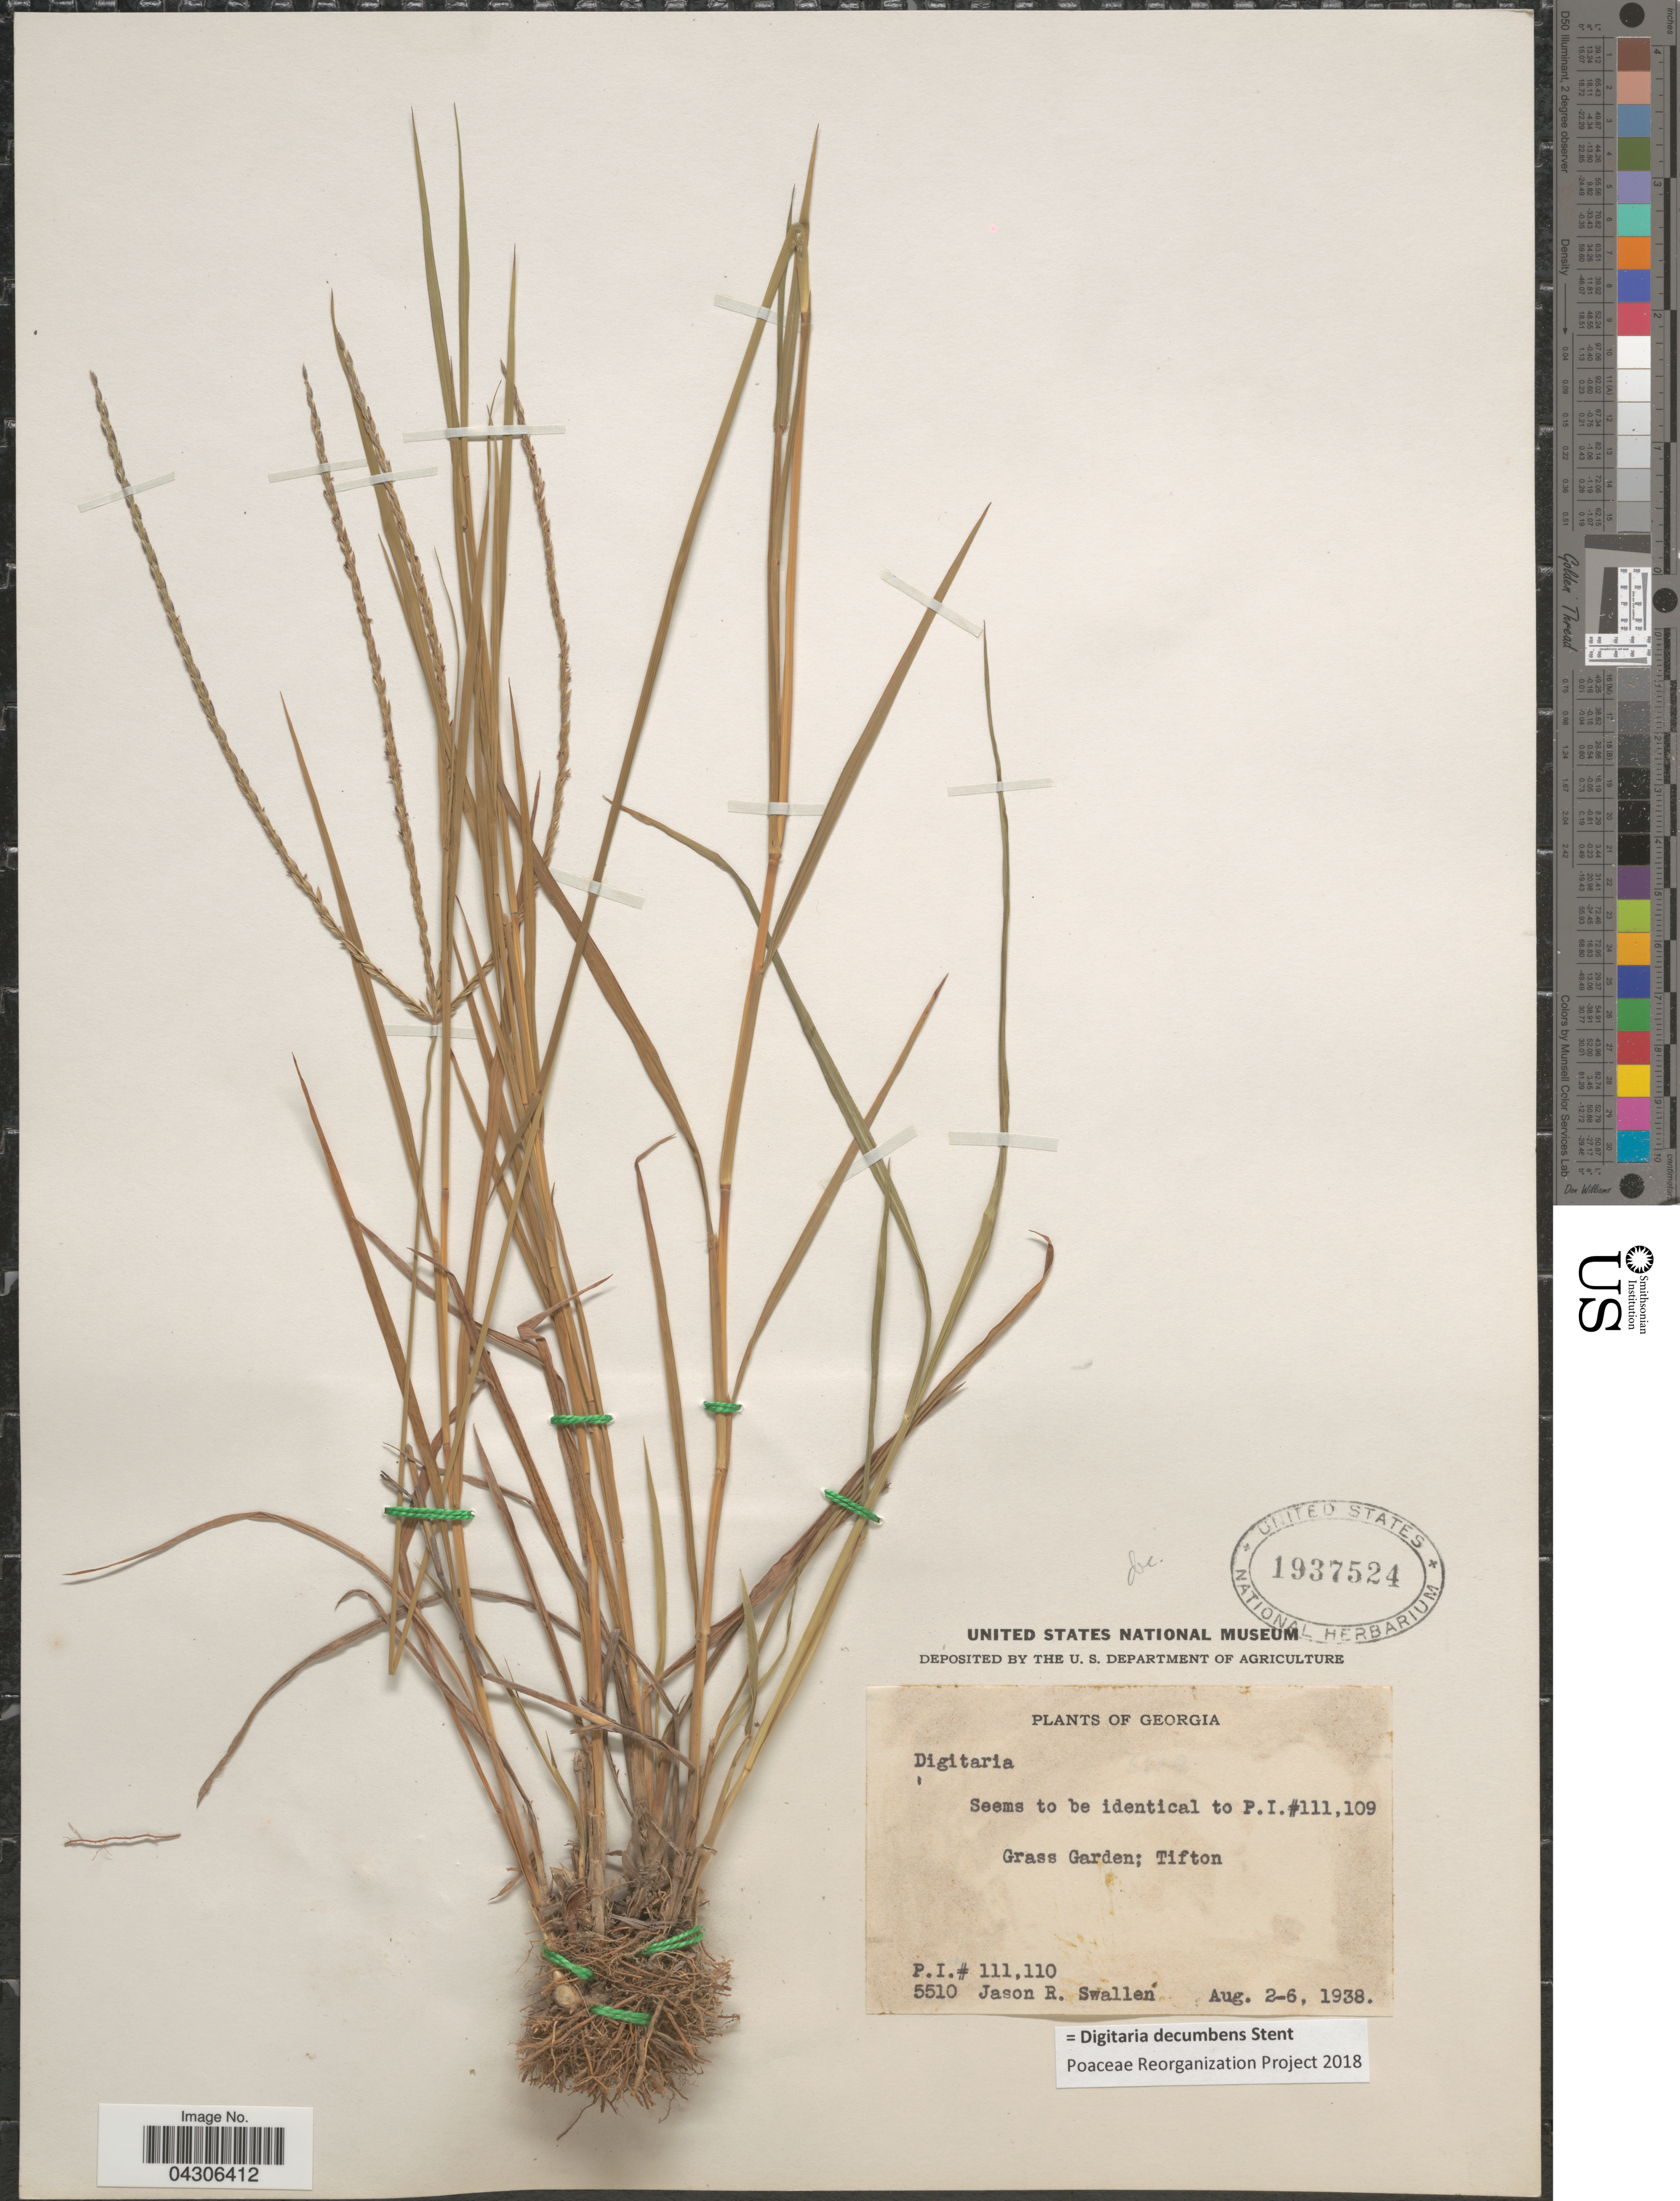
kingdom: Plantae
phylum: Tracheophyta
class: Liliopsida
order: Poales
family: Poaceae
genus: Digitaria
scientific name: Digitaria decumbens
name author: Stent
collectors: J. R. Swallen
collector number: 5510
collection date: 1938-08-02/1938-08-06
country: United States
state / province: Georgia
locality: Grass Garden; Tifton.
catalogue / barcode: US 1937524